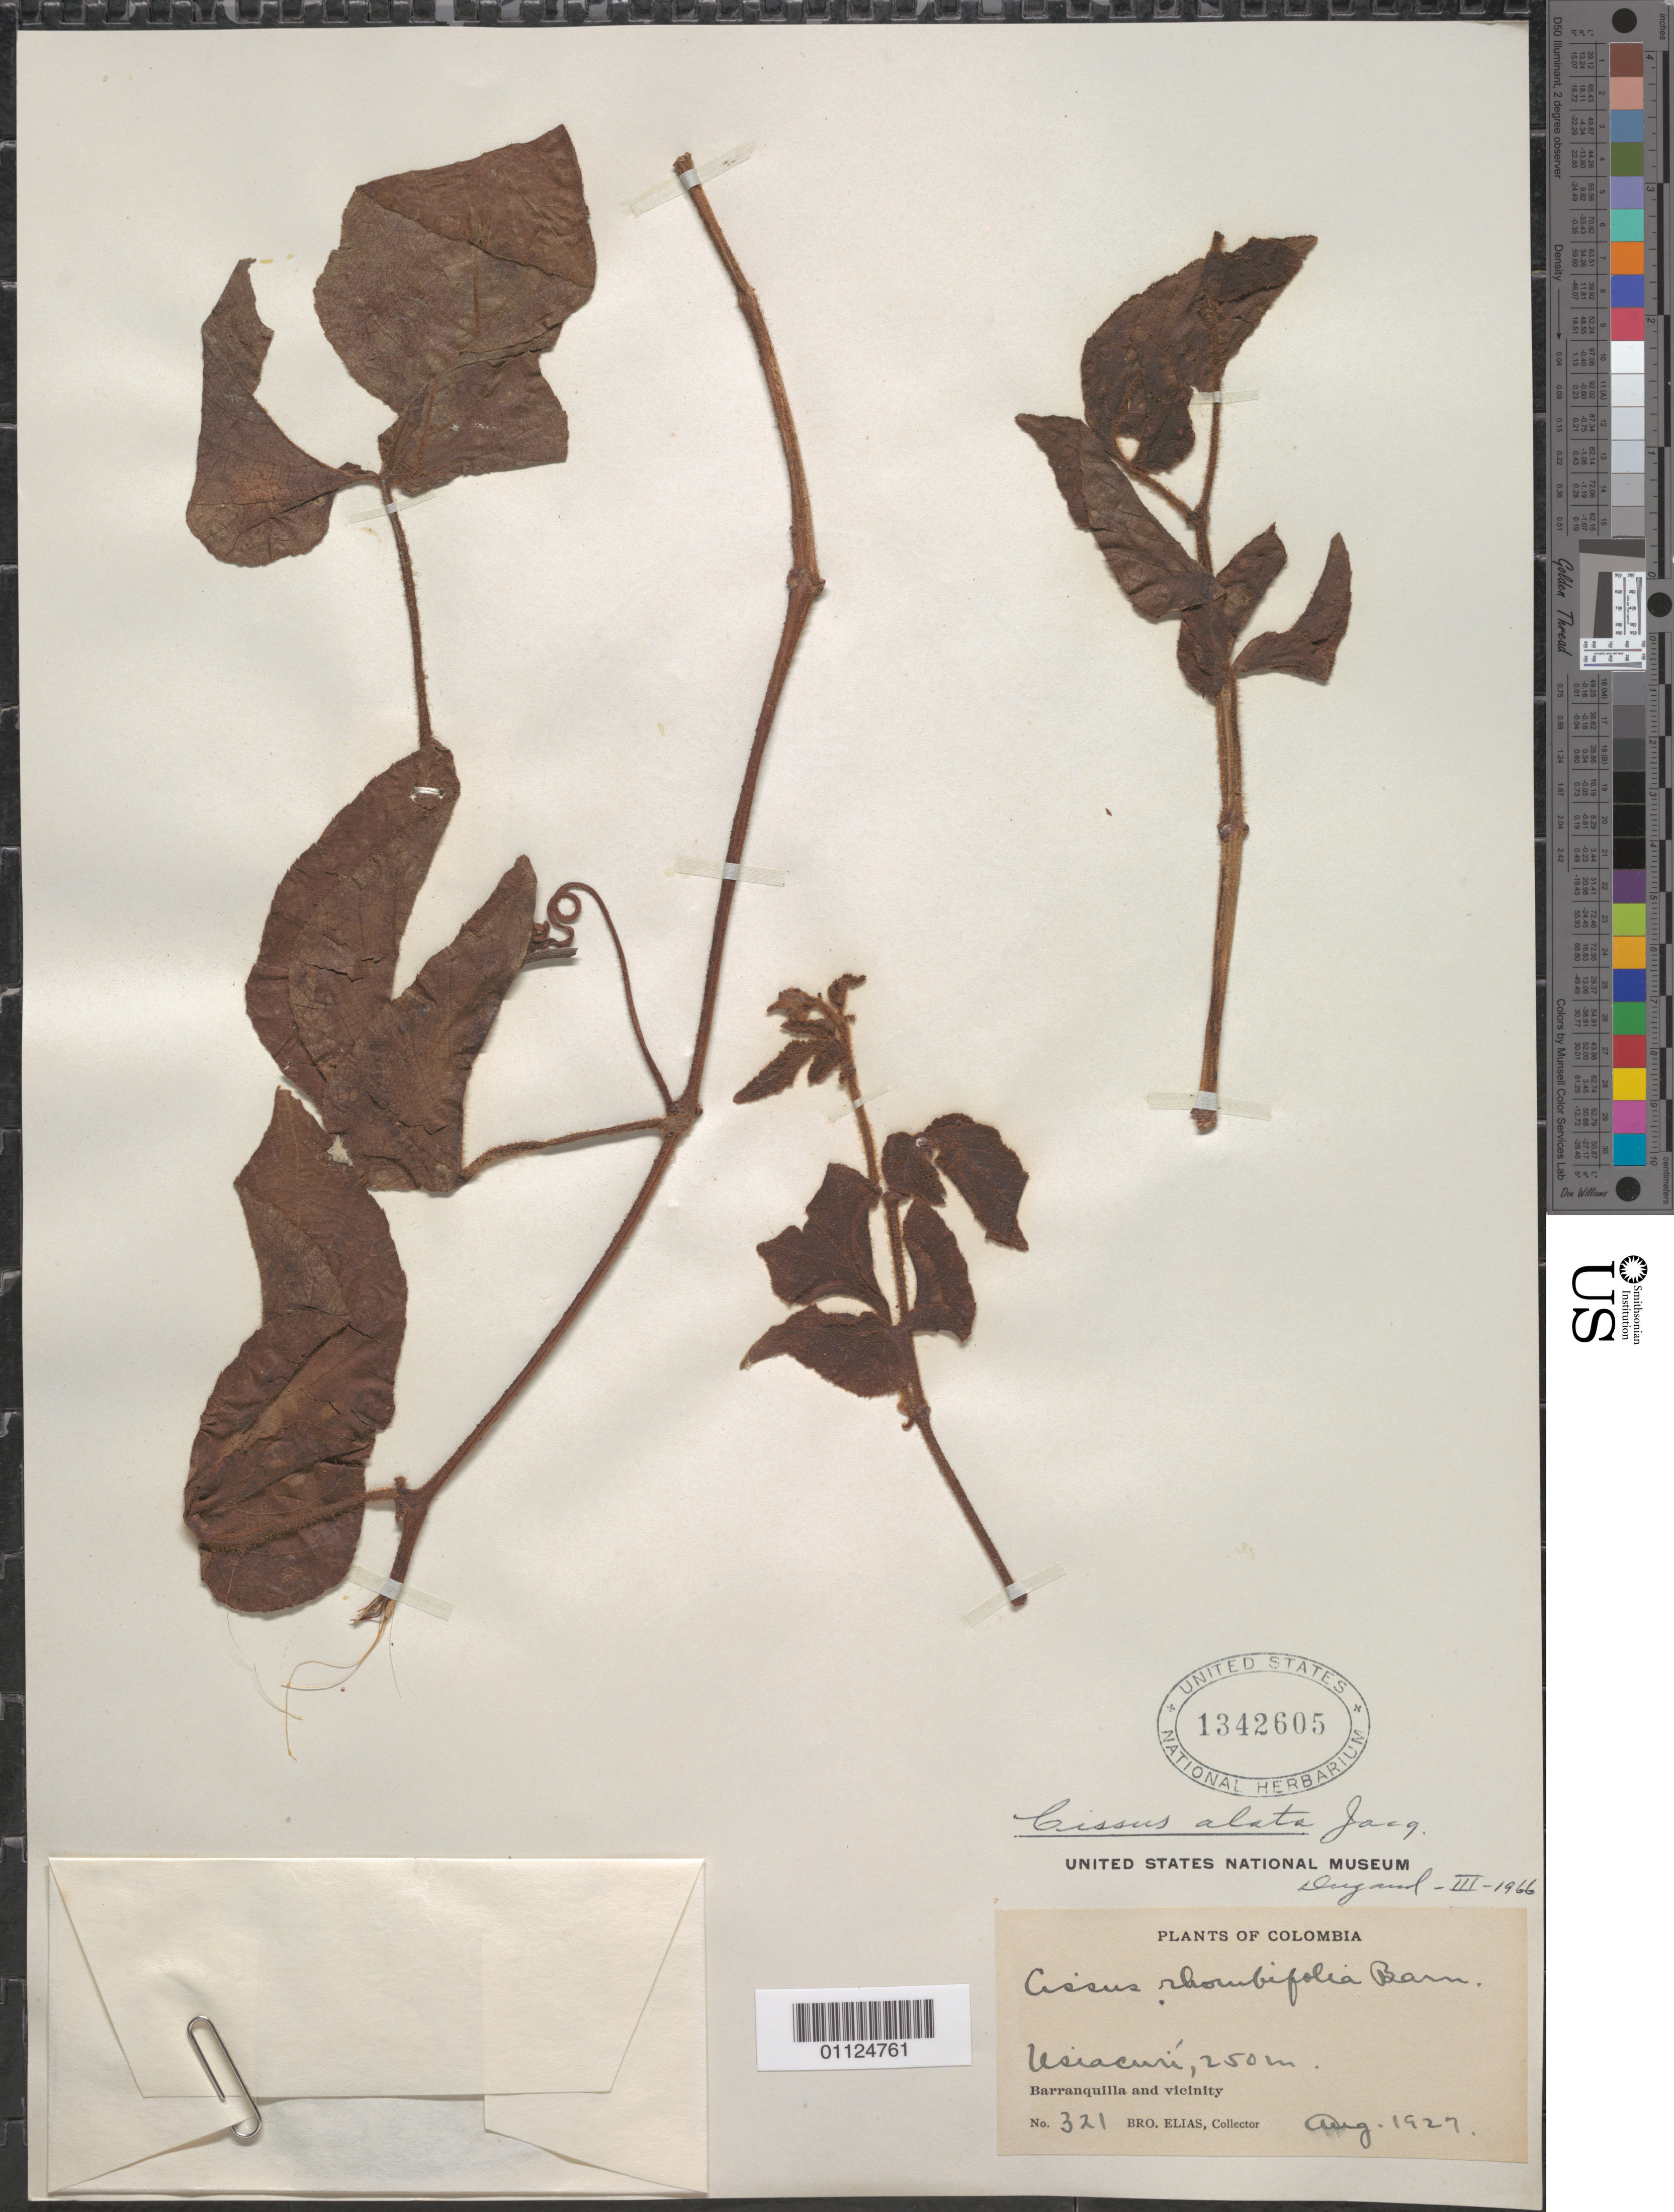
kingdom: Plantae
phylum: Tracheophyta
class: Magnoliopsida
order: Vitales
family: Vitaceae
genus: Cissus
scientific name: Cissus alata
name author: Jacq.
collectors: Bro. Elias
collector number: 321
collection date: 1927-08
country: Colombia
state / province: Atlántico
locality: Barranquilla and vicinity.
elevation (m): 250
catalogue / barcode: US 1342605